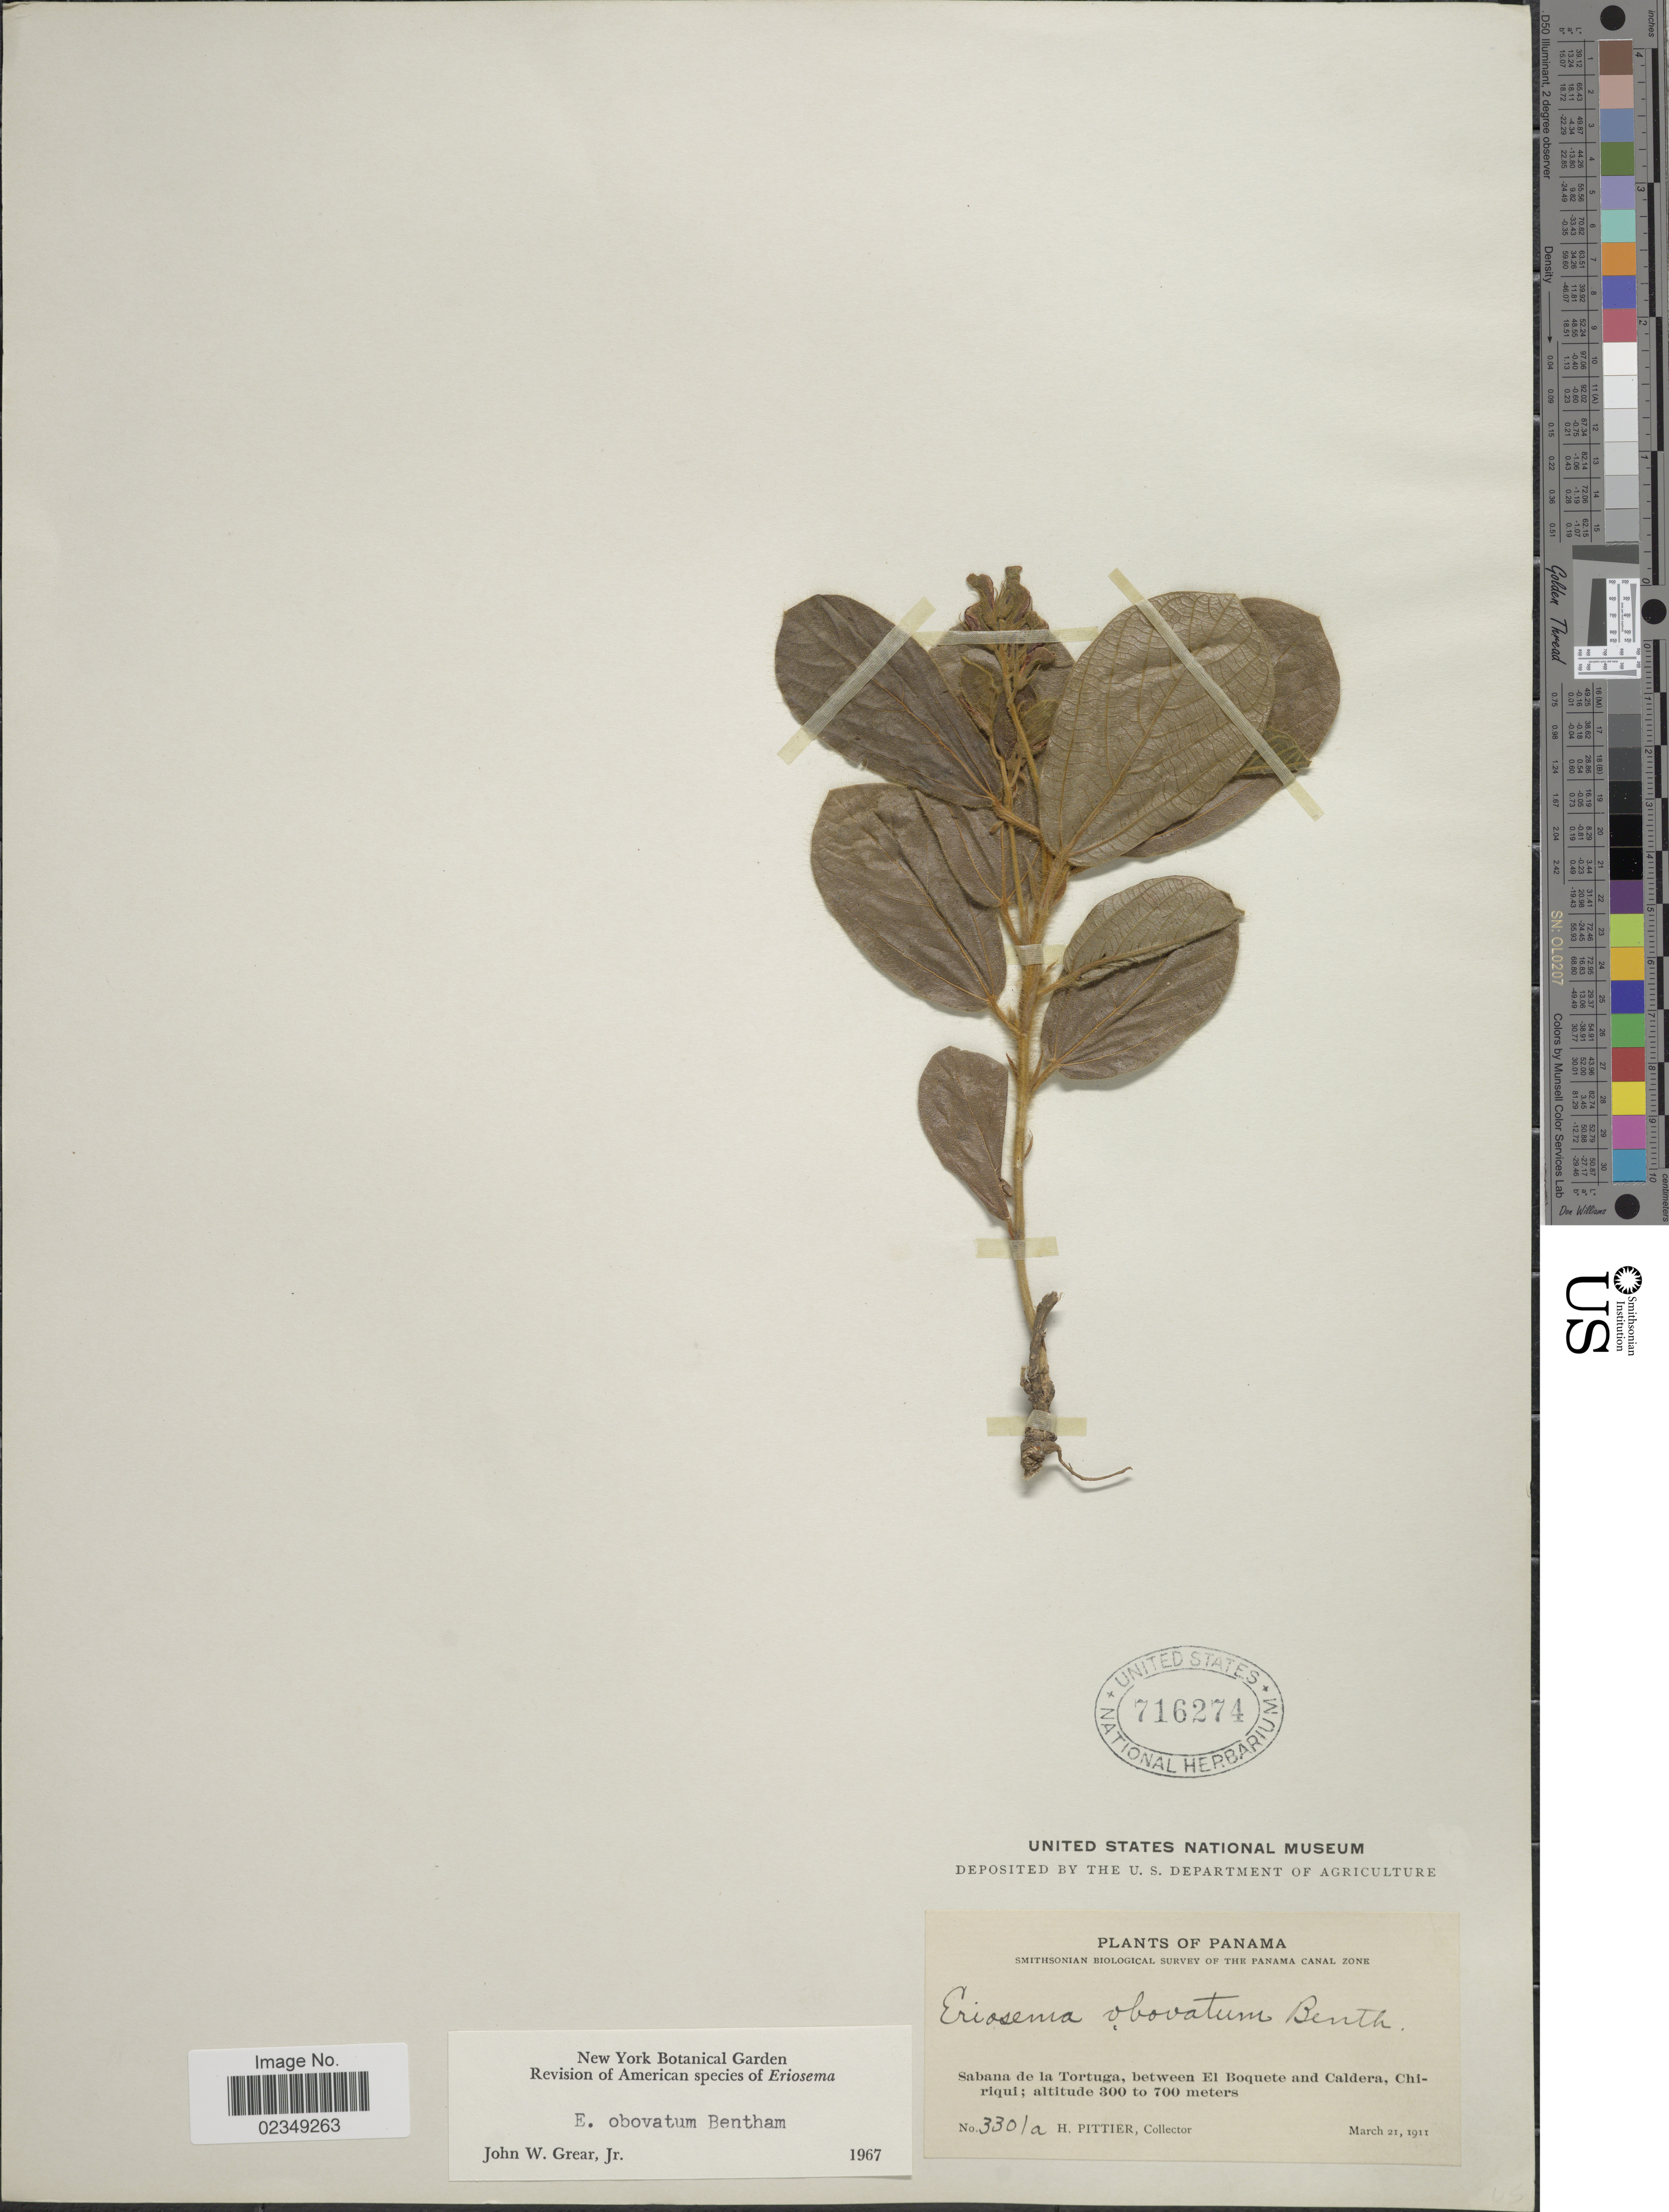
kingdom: Plantae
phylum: Tracheophyta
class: Magnoliopsida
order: Fabales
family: Fabaceae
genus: Eriosema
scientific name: Eriosema obovatum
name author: Benth.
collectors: H. F. Pittier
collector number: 3301A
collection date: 1911-03-21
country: Panama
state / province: Chiriqui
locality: Sabana de la Tortuga, between El Boquete and Caldera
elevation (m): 300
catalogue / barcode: US 716274